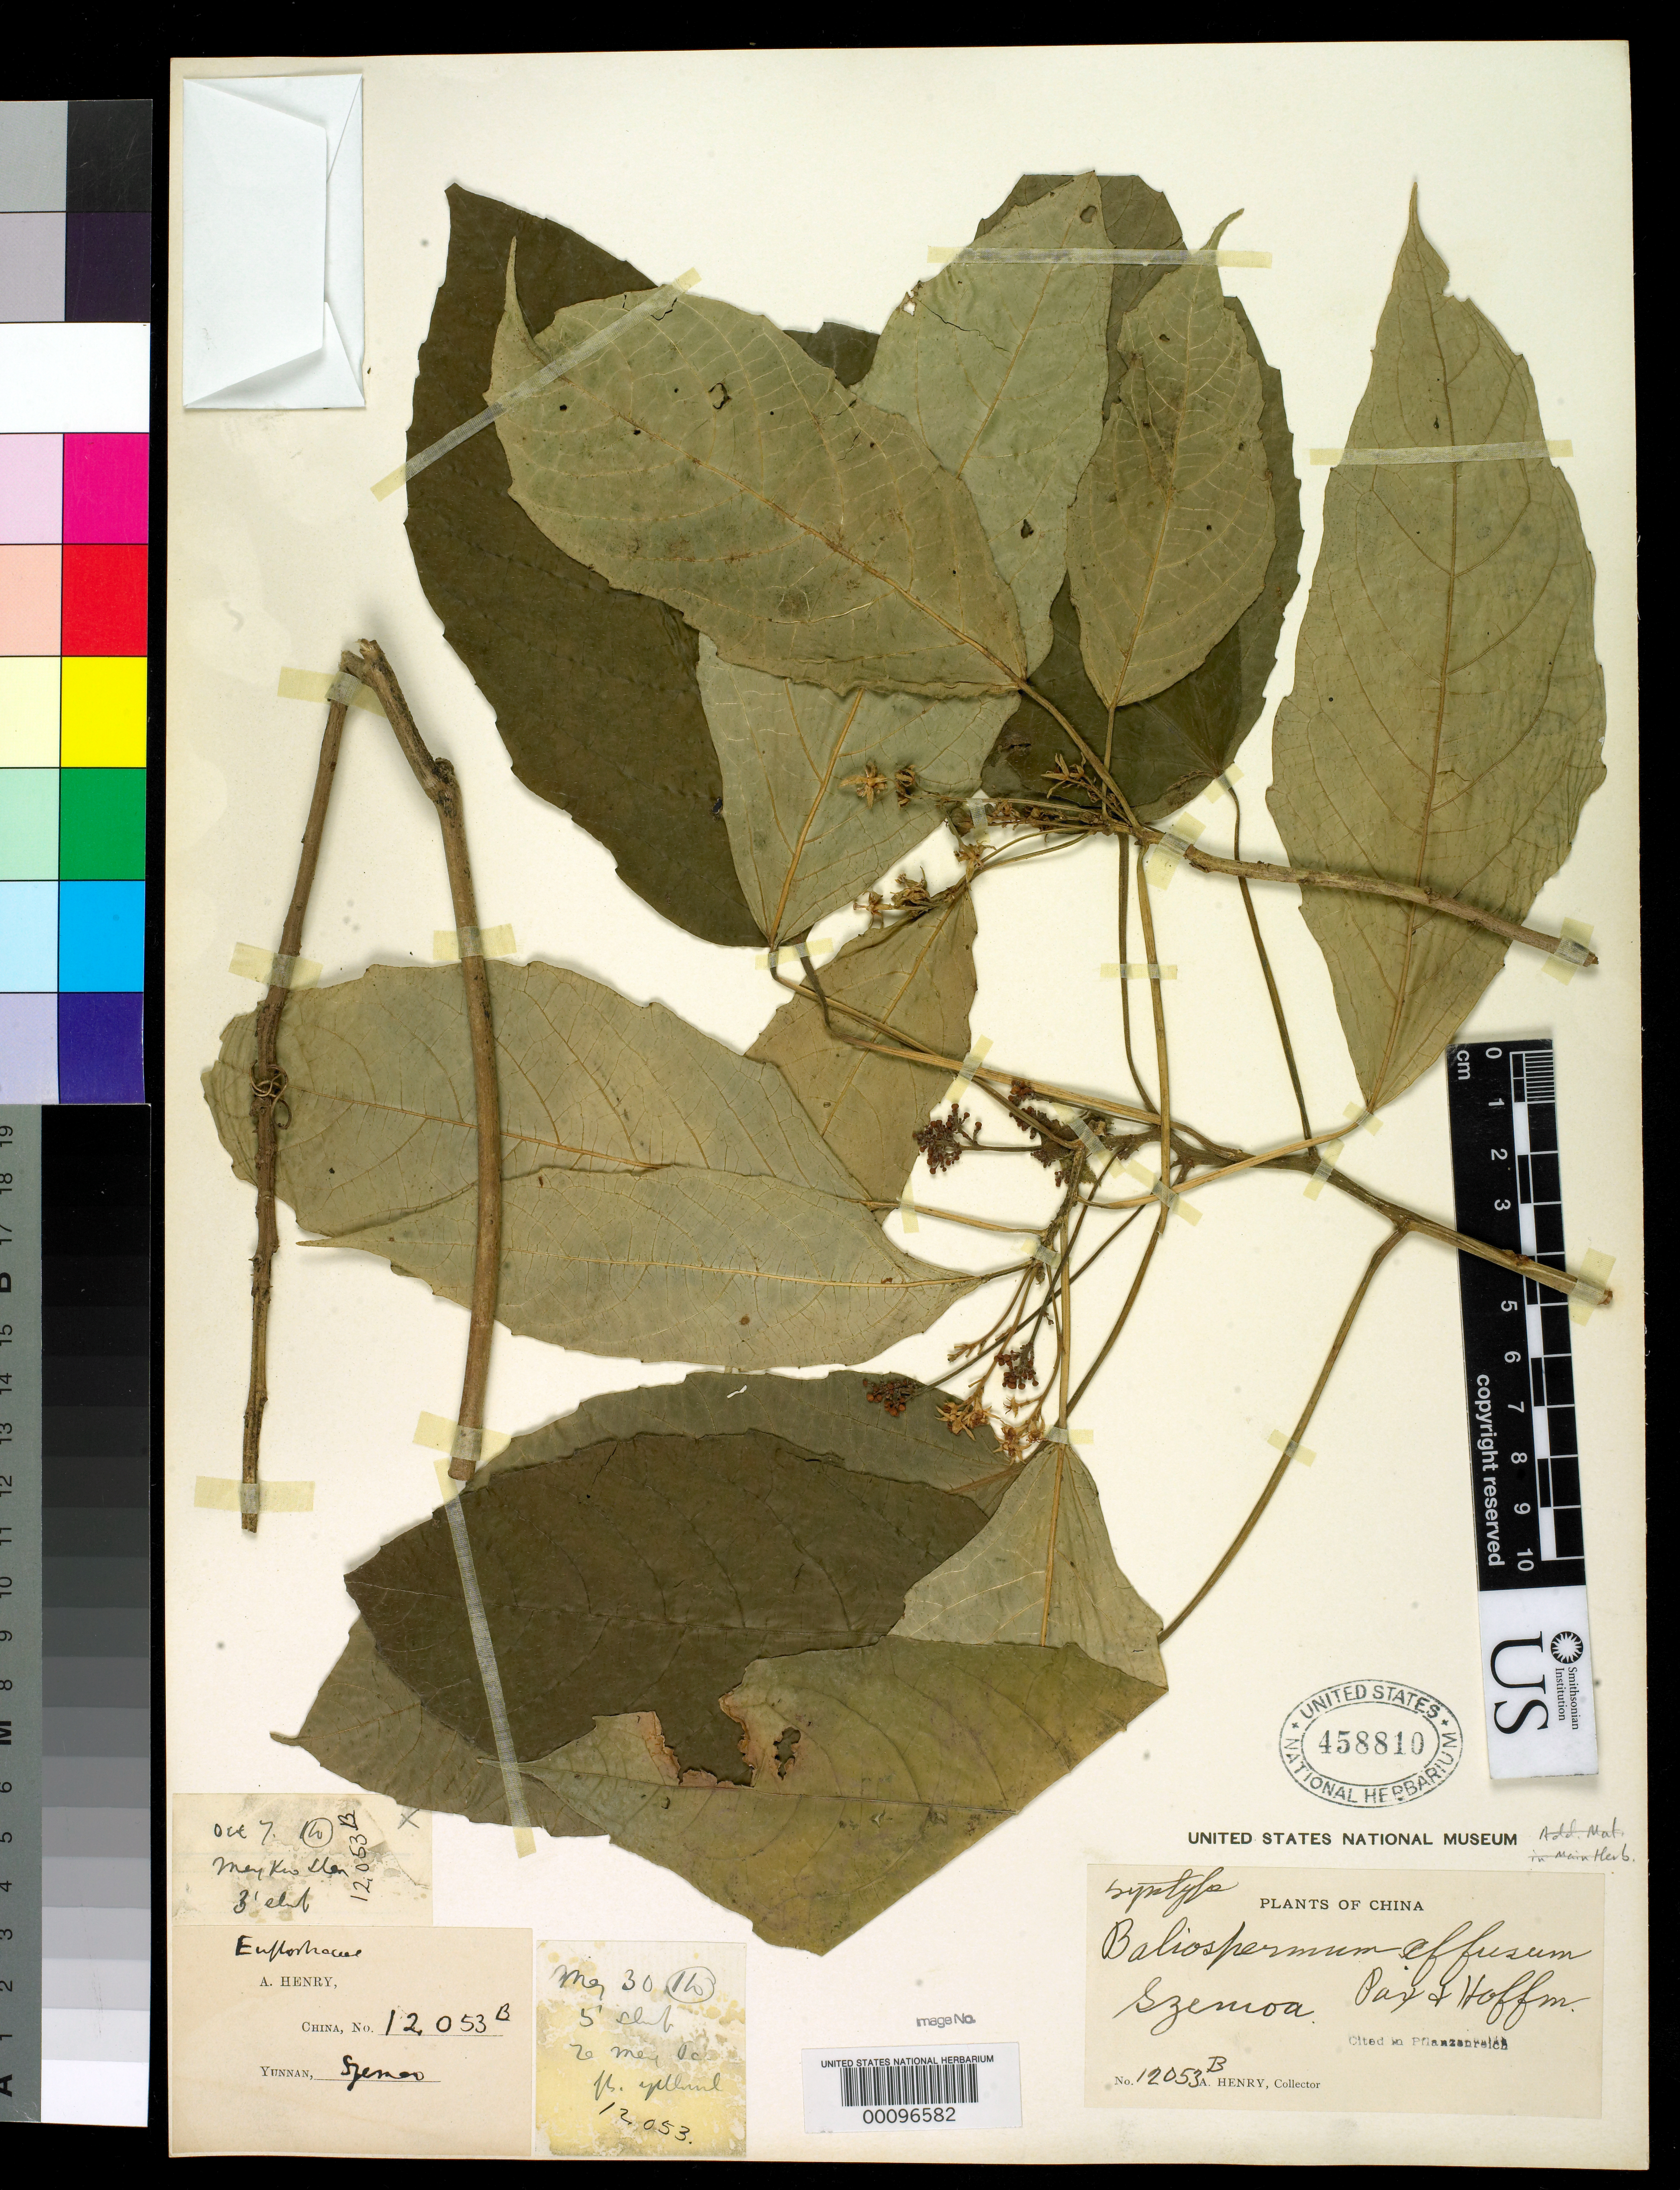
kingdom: Plantae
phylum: Tracheophyta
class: Magnoliopsida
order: Malpighiales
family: Euphorbiaceae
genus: Baliospermum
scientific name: Baliospermum effusum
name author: Pax & K. Hoffm. in Engl.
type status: Syntype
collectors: A. Henry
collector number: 12053 B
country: China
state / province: Yunnan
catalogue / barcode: US 458810